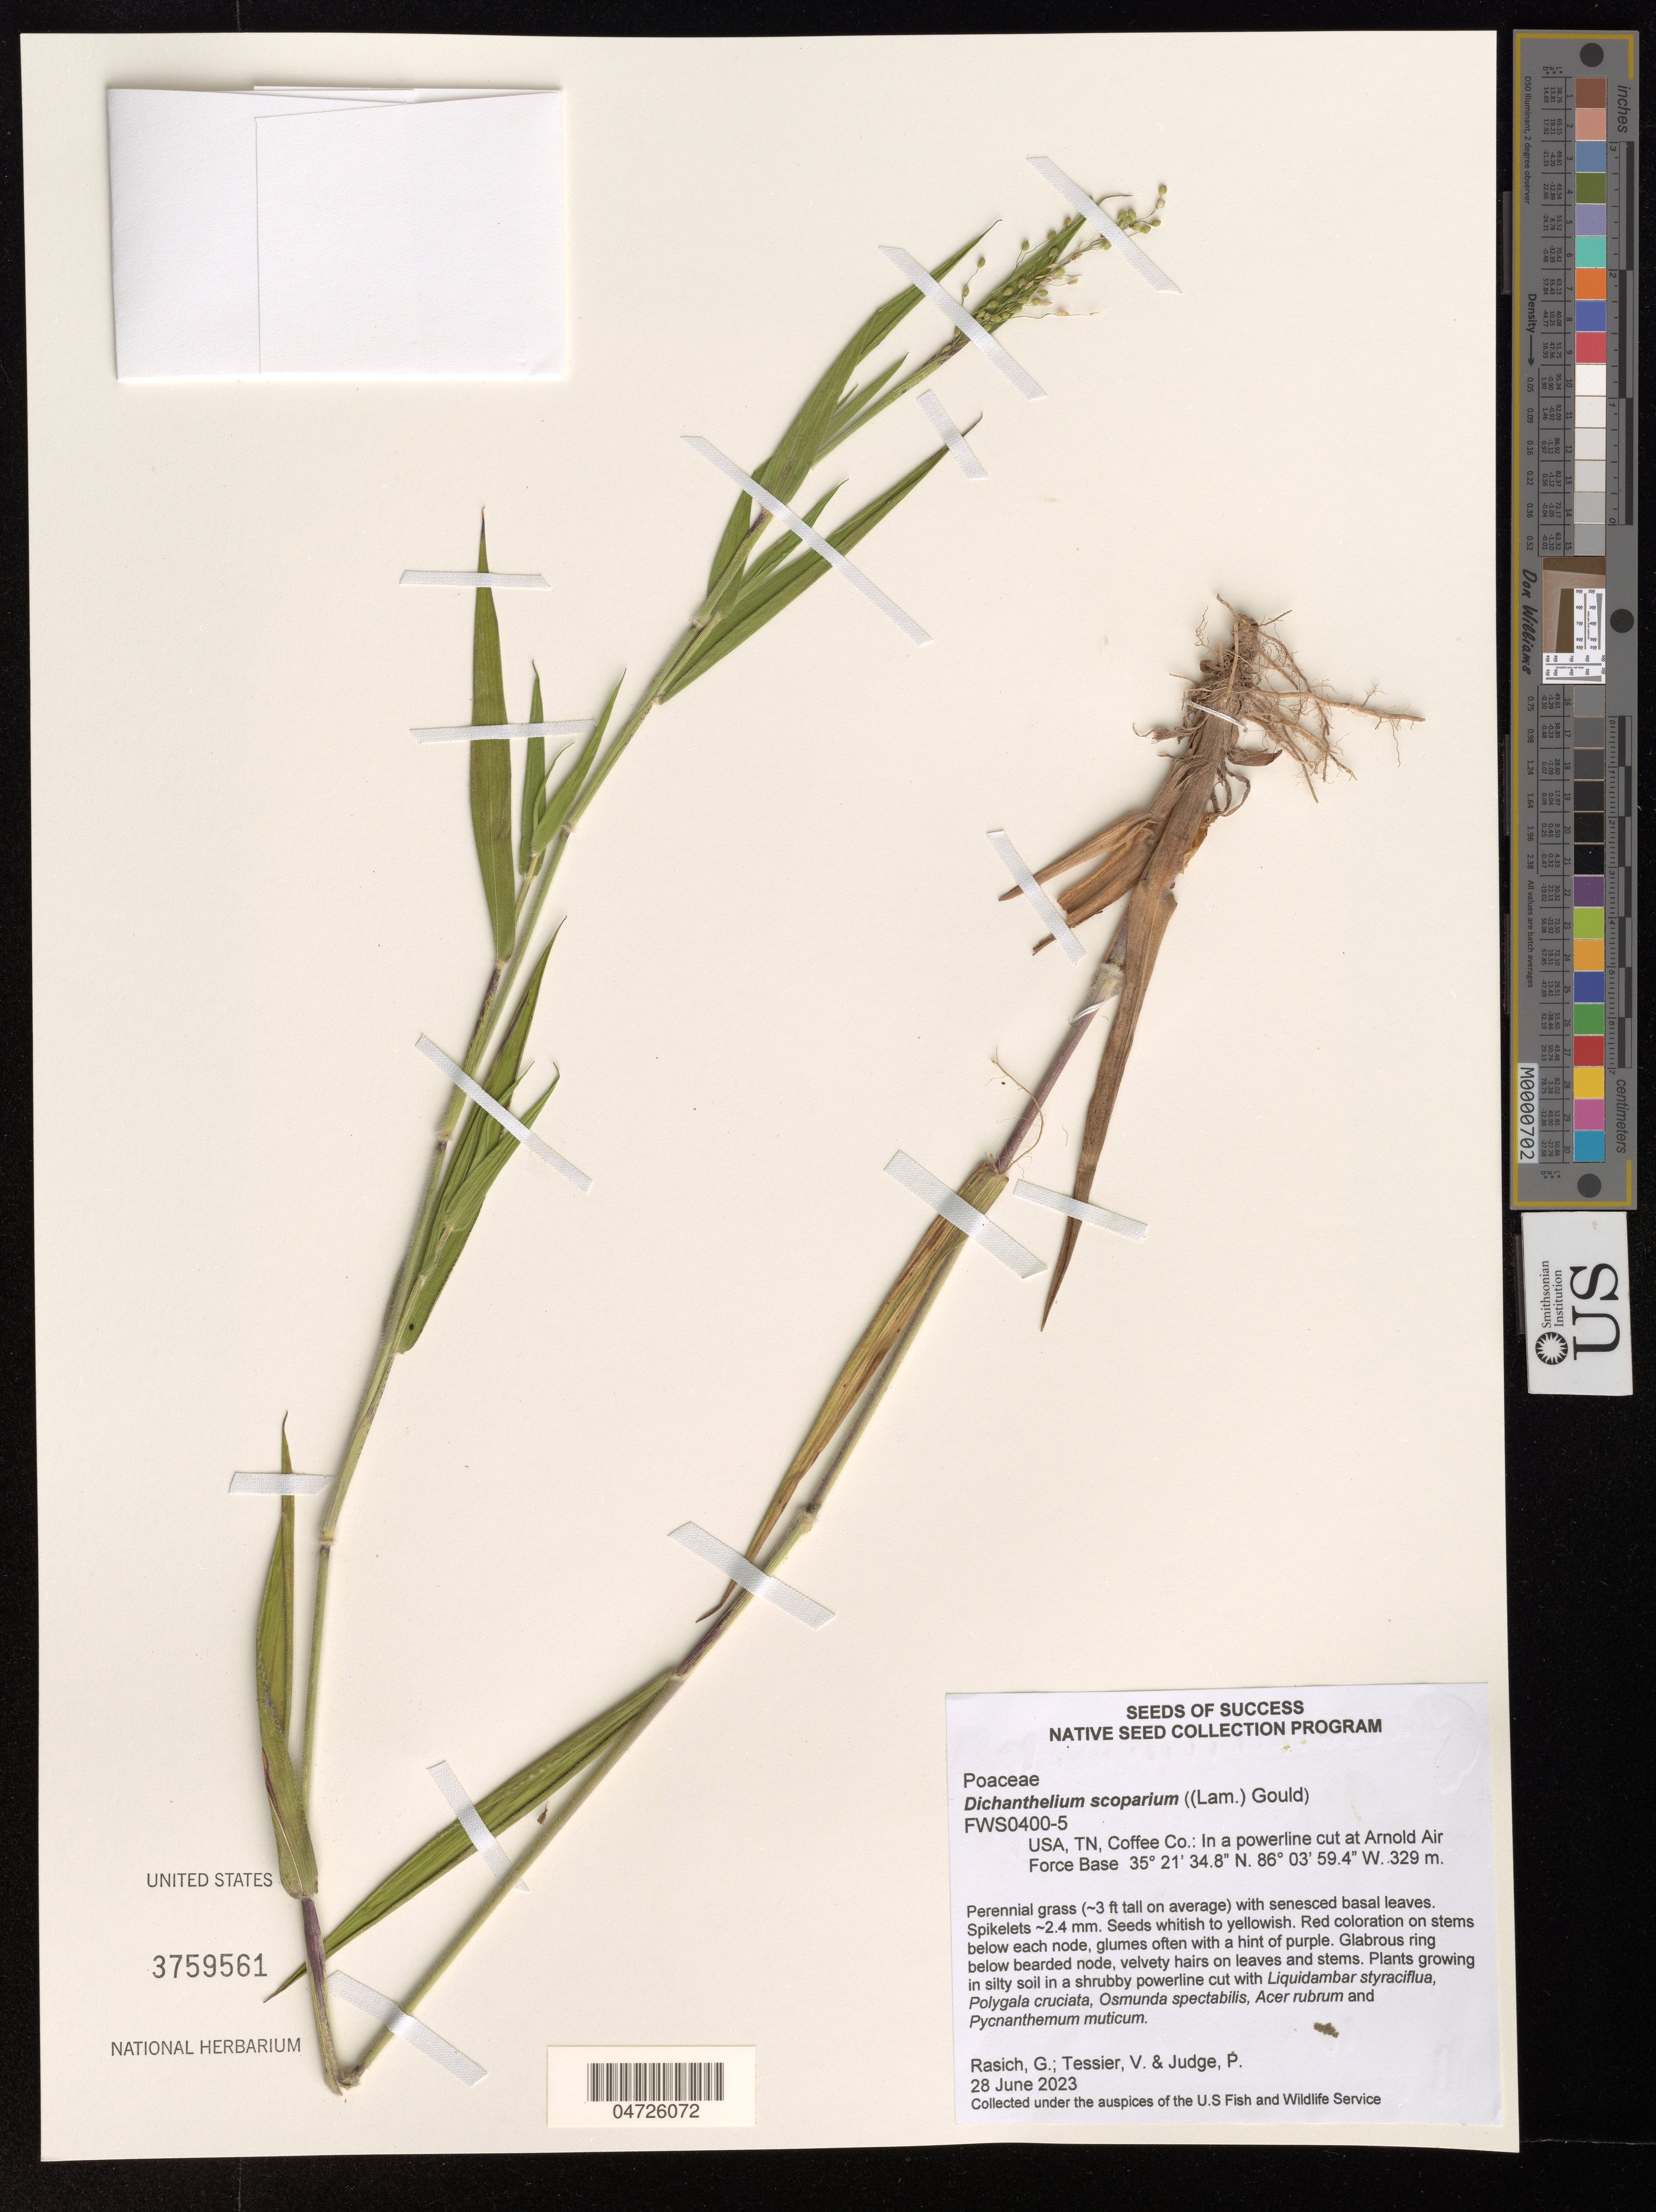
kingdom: Plantae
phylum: Tracheophyta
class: Liliopsida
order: Poales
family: Poaceae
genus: Dichanthelium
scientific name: Dichanthelium scoparium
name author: (Lam.) Gould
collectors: G. Rasich, V. Tessier & P. Judge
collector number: FWS0400-5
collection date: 2023-06-28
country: United States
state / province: Tennessee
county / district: Coffee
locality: Coffee Co.: In a powerline cut at Arnold Air Force Base.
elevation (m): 329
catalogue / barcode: US 3759561